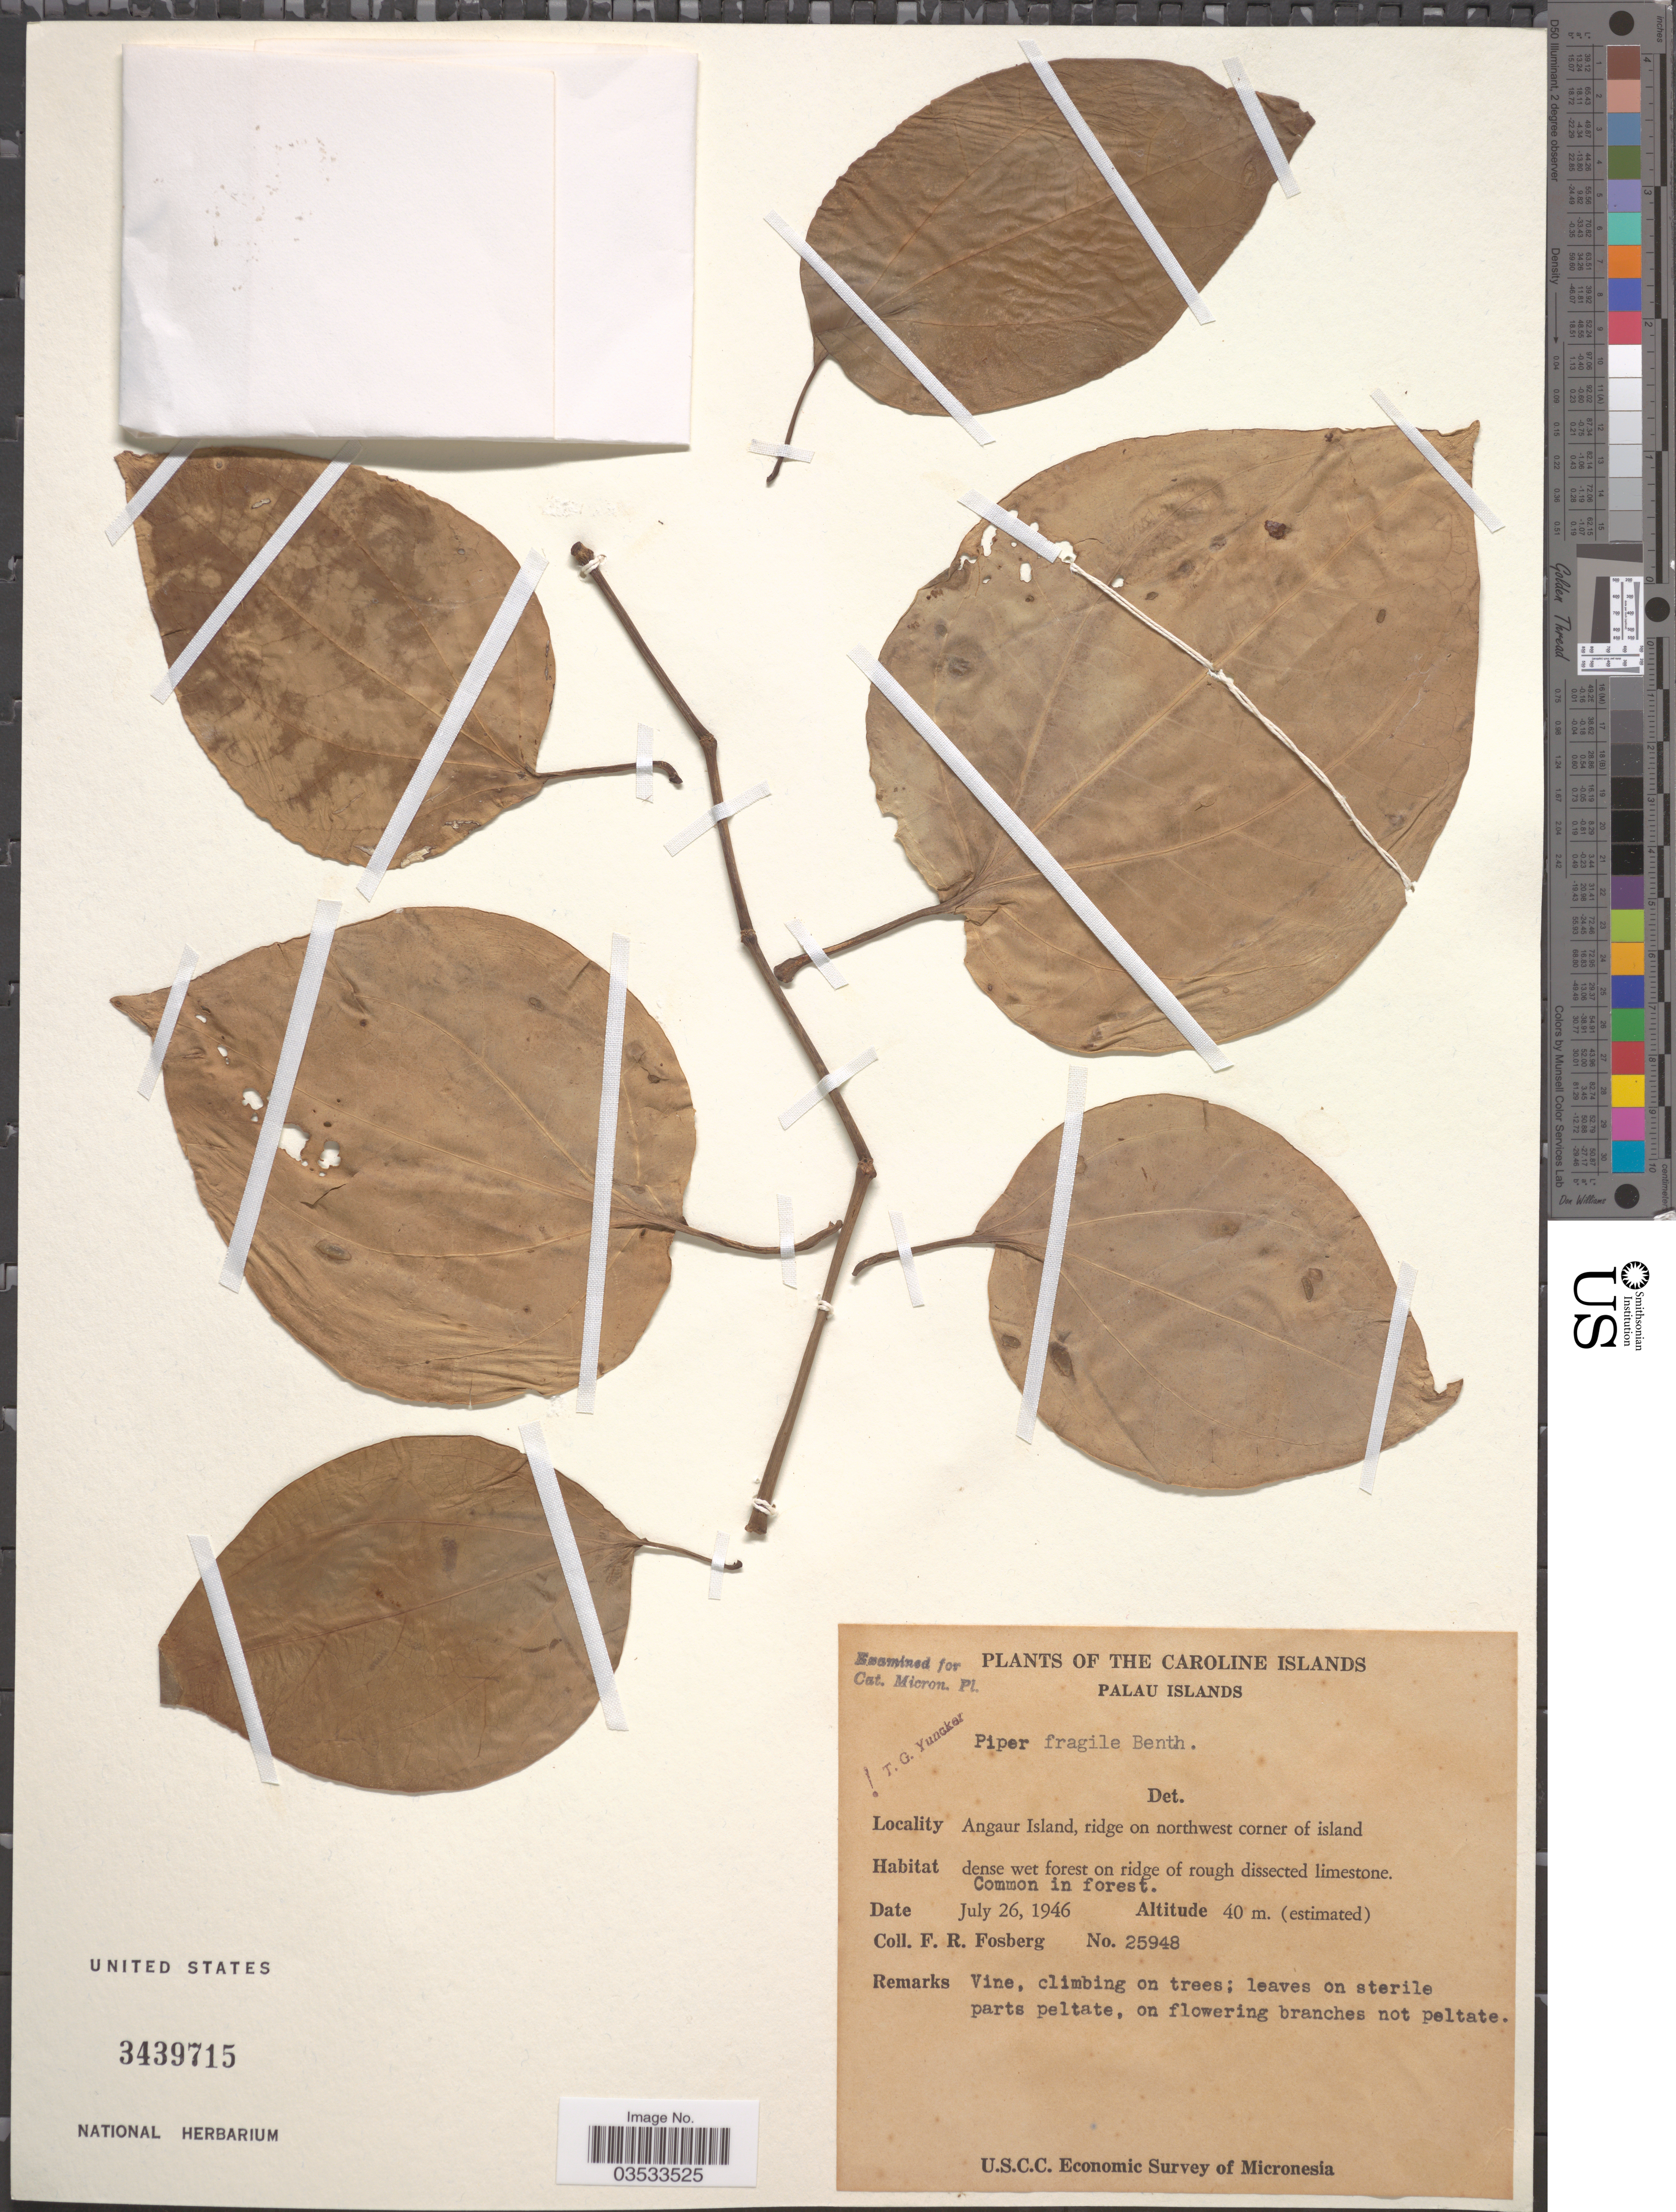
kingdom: Plantae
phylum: Tracheophyta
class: Magnoliopsida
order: Piperales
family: Piperaceae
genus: Piper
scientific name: Piper fragile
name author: Benth.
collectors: F. R. Fosberg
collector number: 25948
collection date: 1946-07-26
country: Palau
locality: The Caroline Islands. Palau Islands. Angaur Island, ridge on northwest corner of island.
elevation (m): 40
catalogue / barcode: US 3439715